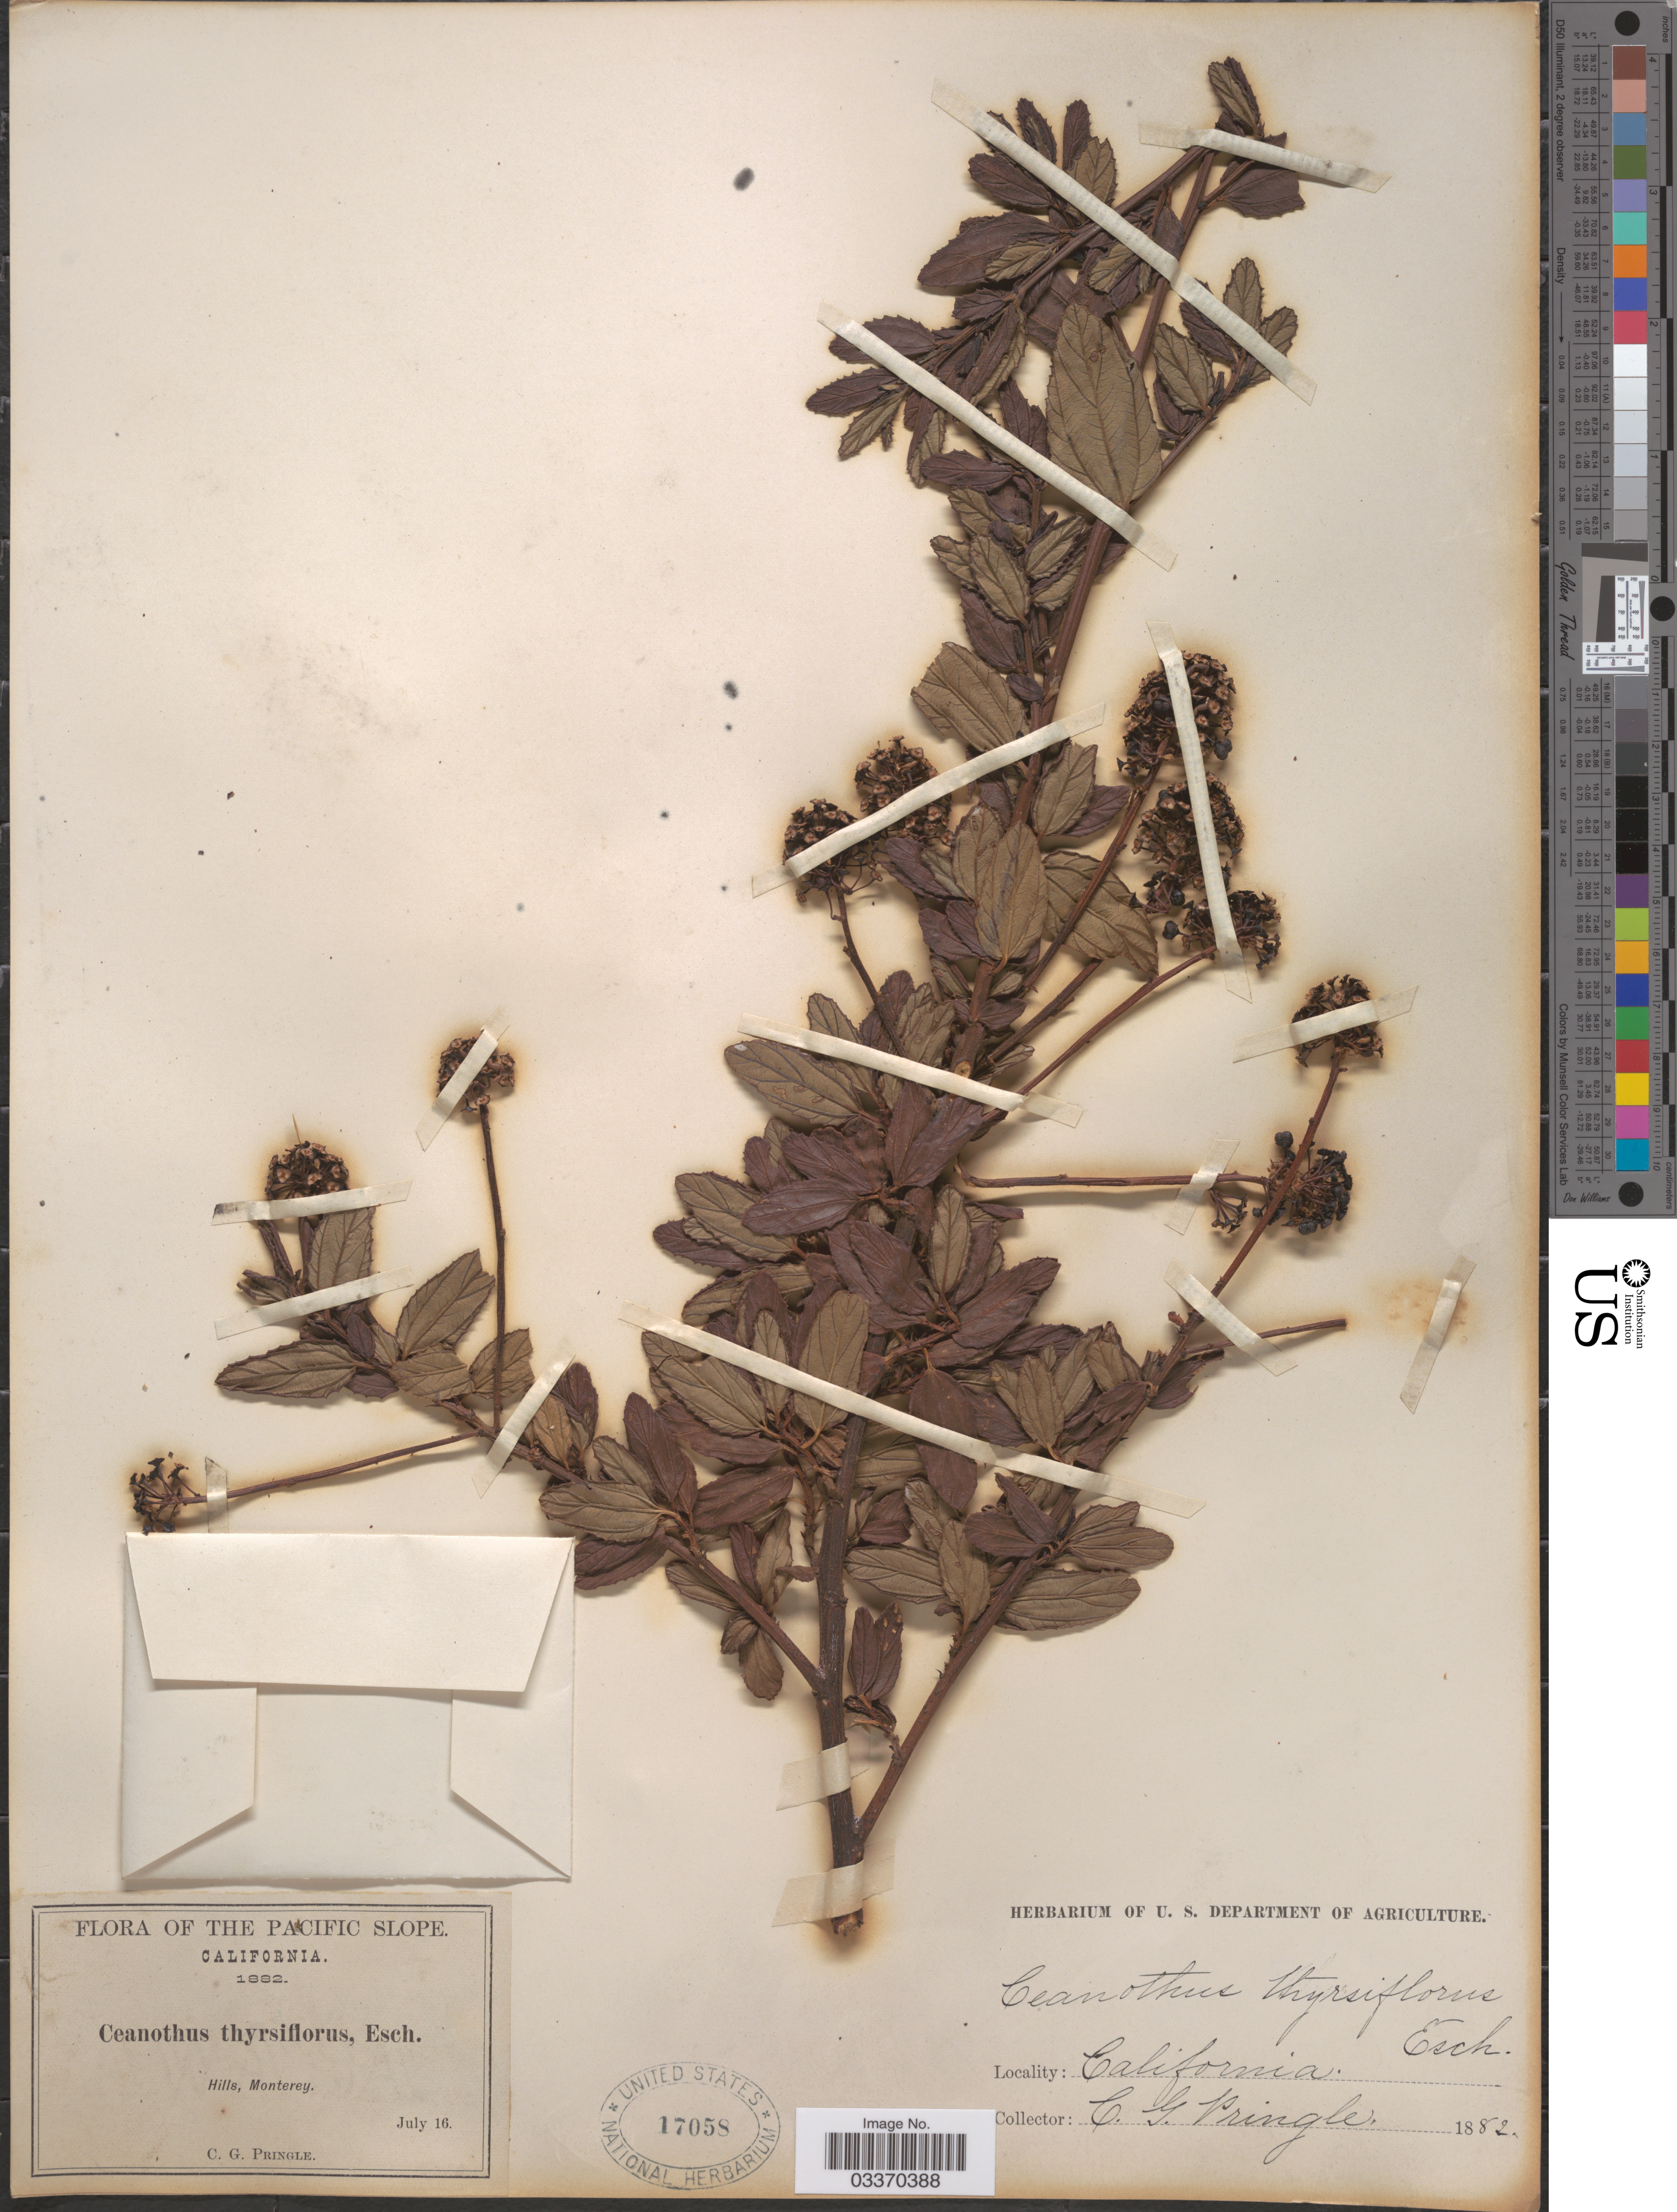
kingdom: Plantae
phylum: Tracheophyta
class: Magnoliopsida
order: Rosales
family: Rhamnaceae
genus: Ceanothus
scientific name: Ceanothus thyrsiflorus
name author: Eschsch.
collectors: C. G. Pringle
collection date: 1882-07-16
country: United States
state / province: California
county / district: Monterey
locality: The Pacific Slope. Hills, Monterey.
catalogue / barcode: US 17058